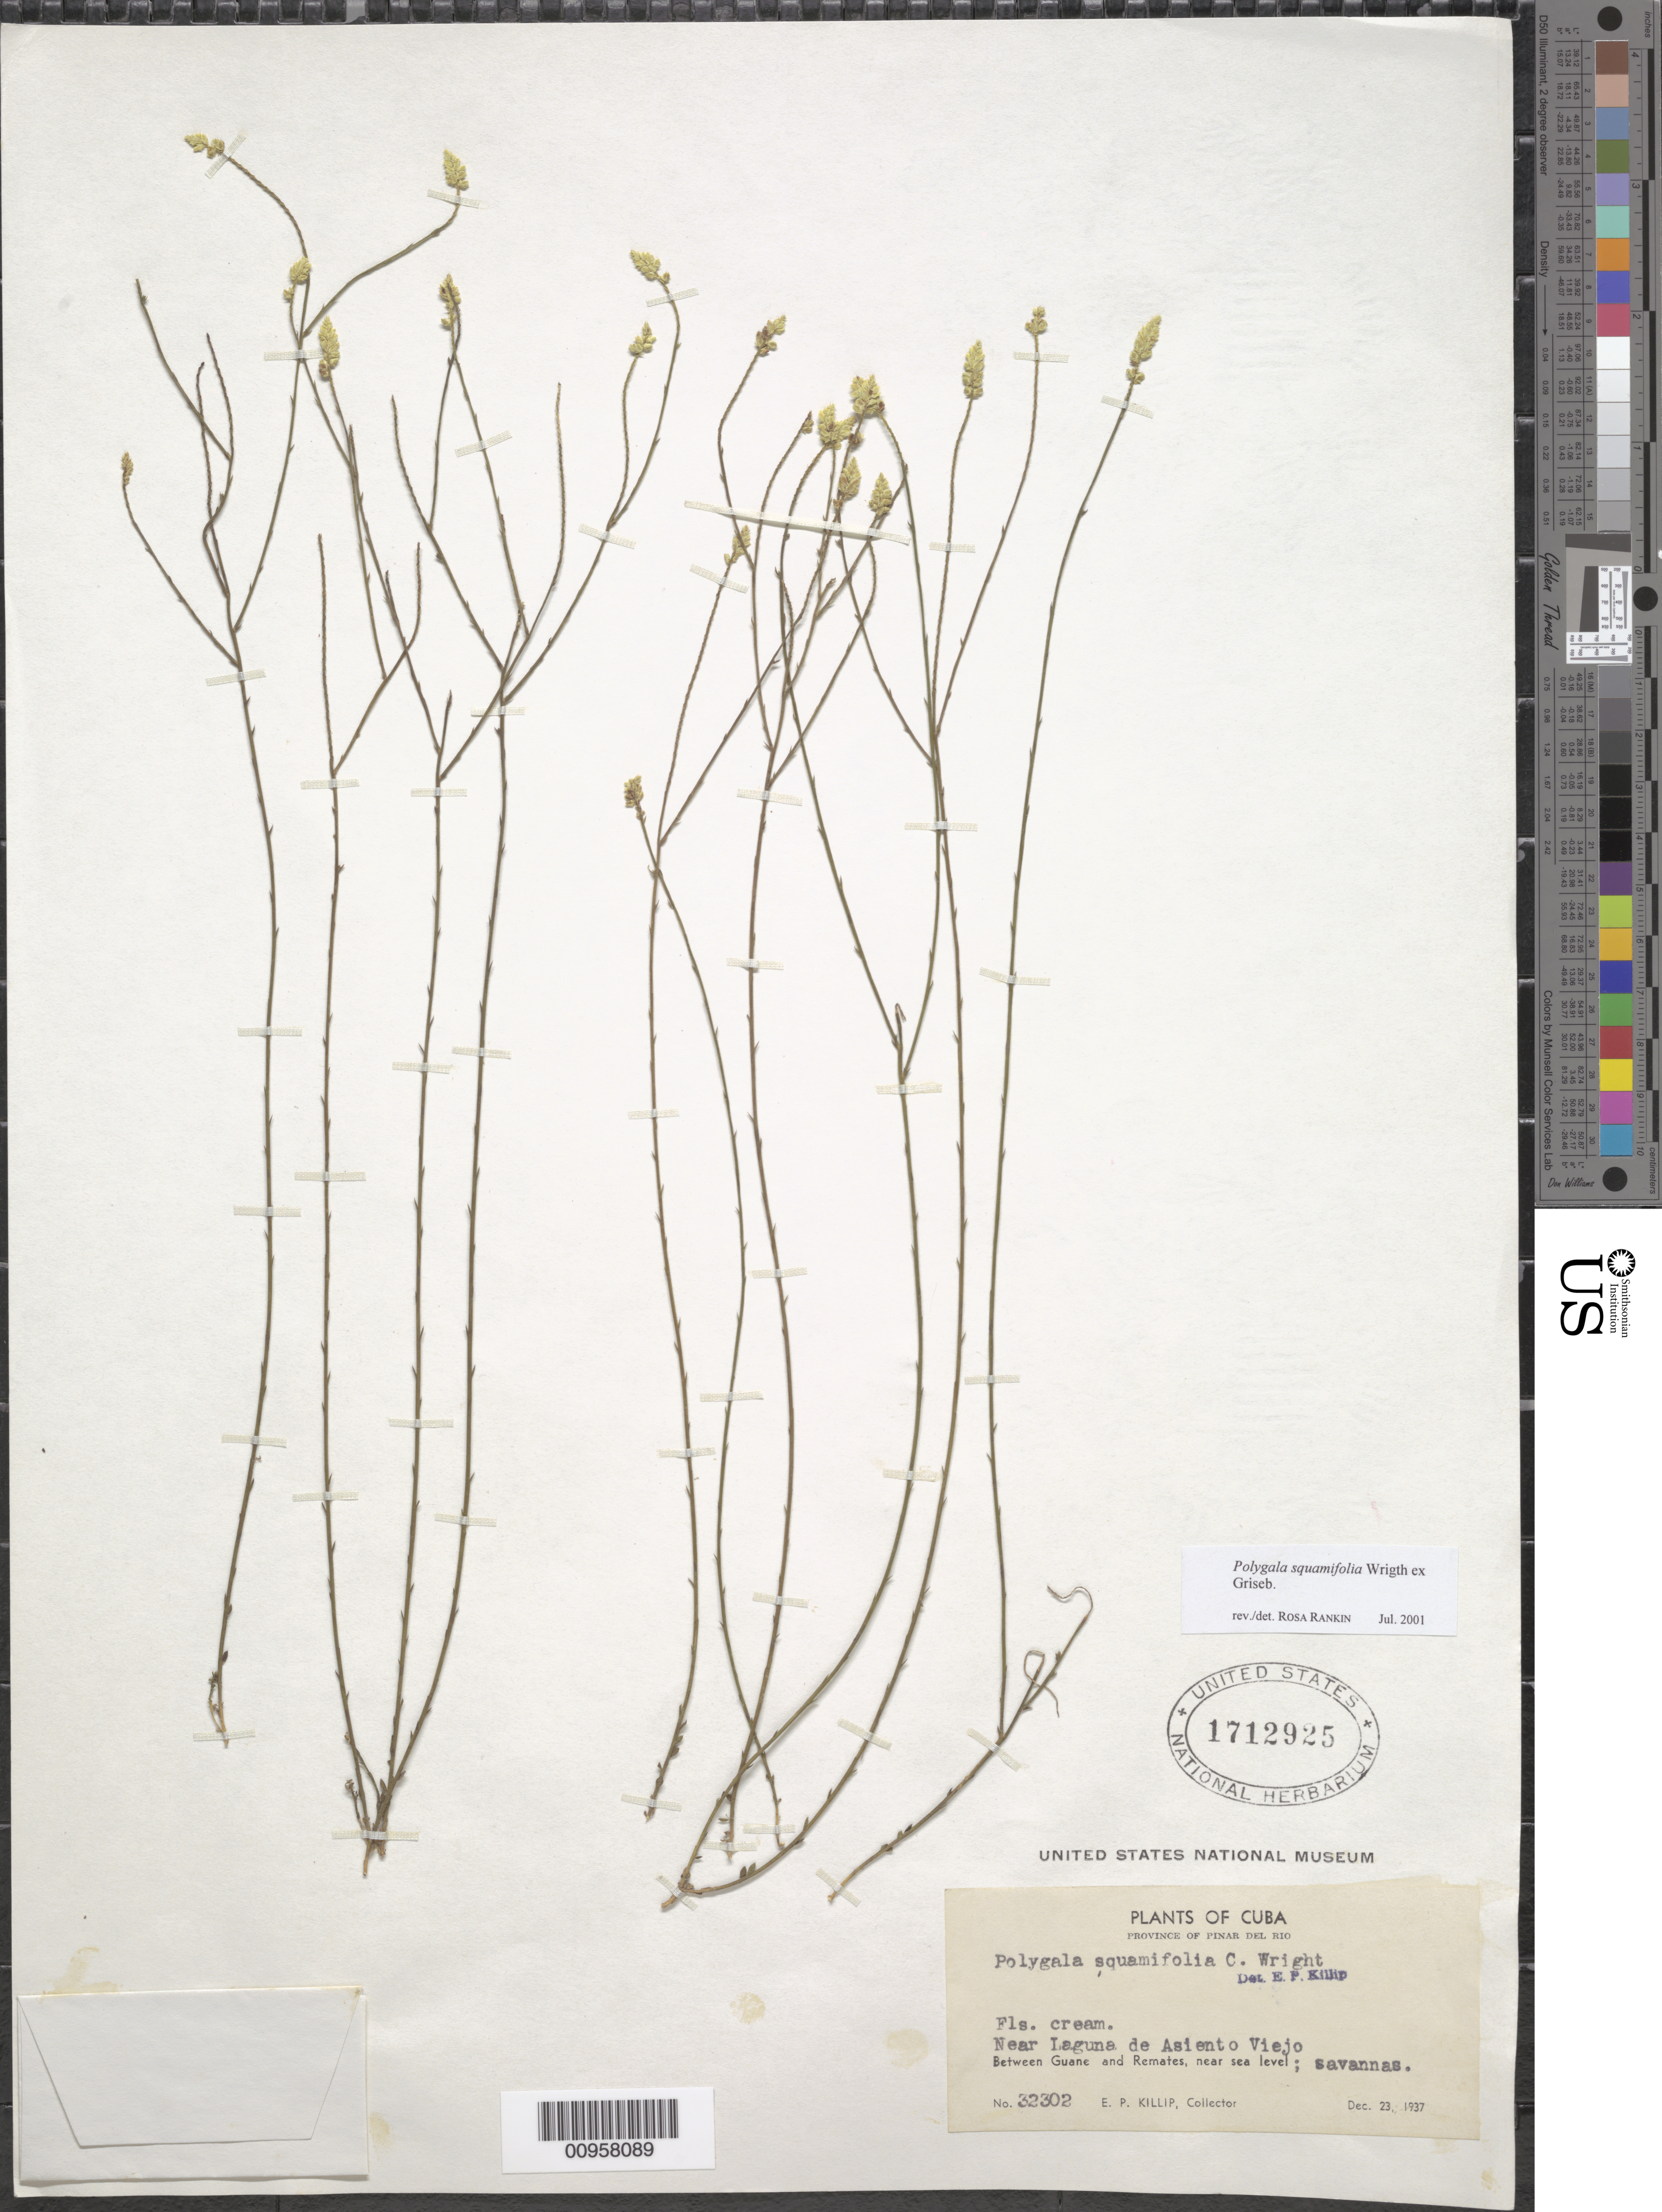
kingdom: Plantae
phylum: Tracheophyta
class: Magnoliopsida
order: Fabales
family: Polygalaceae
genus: Polygala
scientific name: Polygala squamifolia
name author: C. Wright in Griseb.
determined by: Rankin Rodriguez, Rosa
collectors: E. P. Killip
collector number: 32302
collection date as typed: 23 Dec 1937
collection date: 1937-12-23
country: Cuba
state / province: Pinar del Rio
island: Cuba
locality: Between Guane and Remates, near Laguna de Asiento Viejo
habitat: White-sand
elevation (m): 0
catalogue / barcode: US 1712925